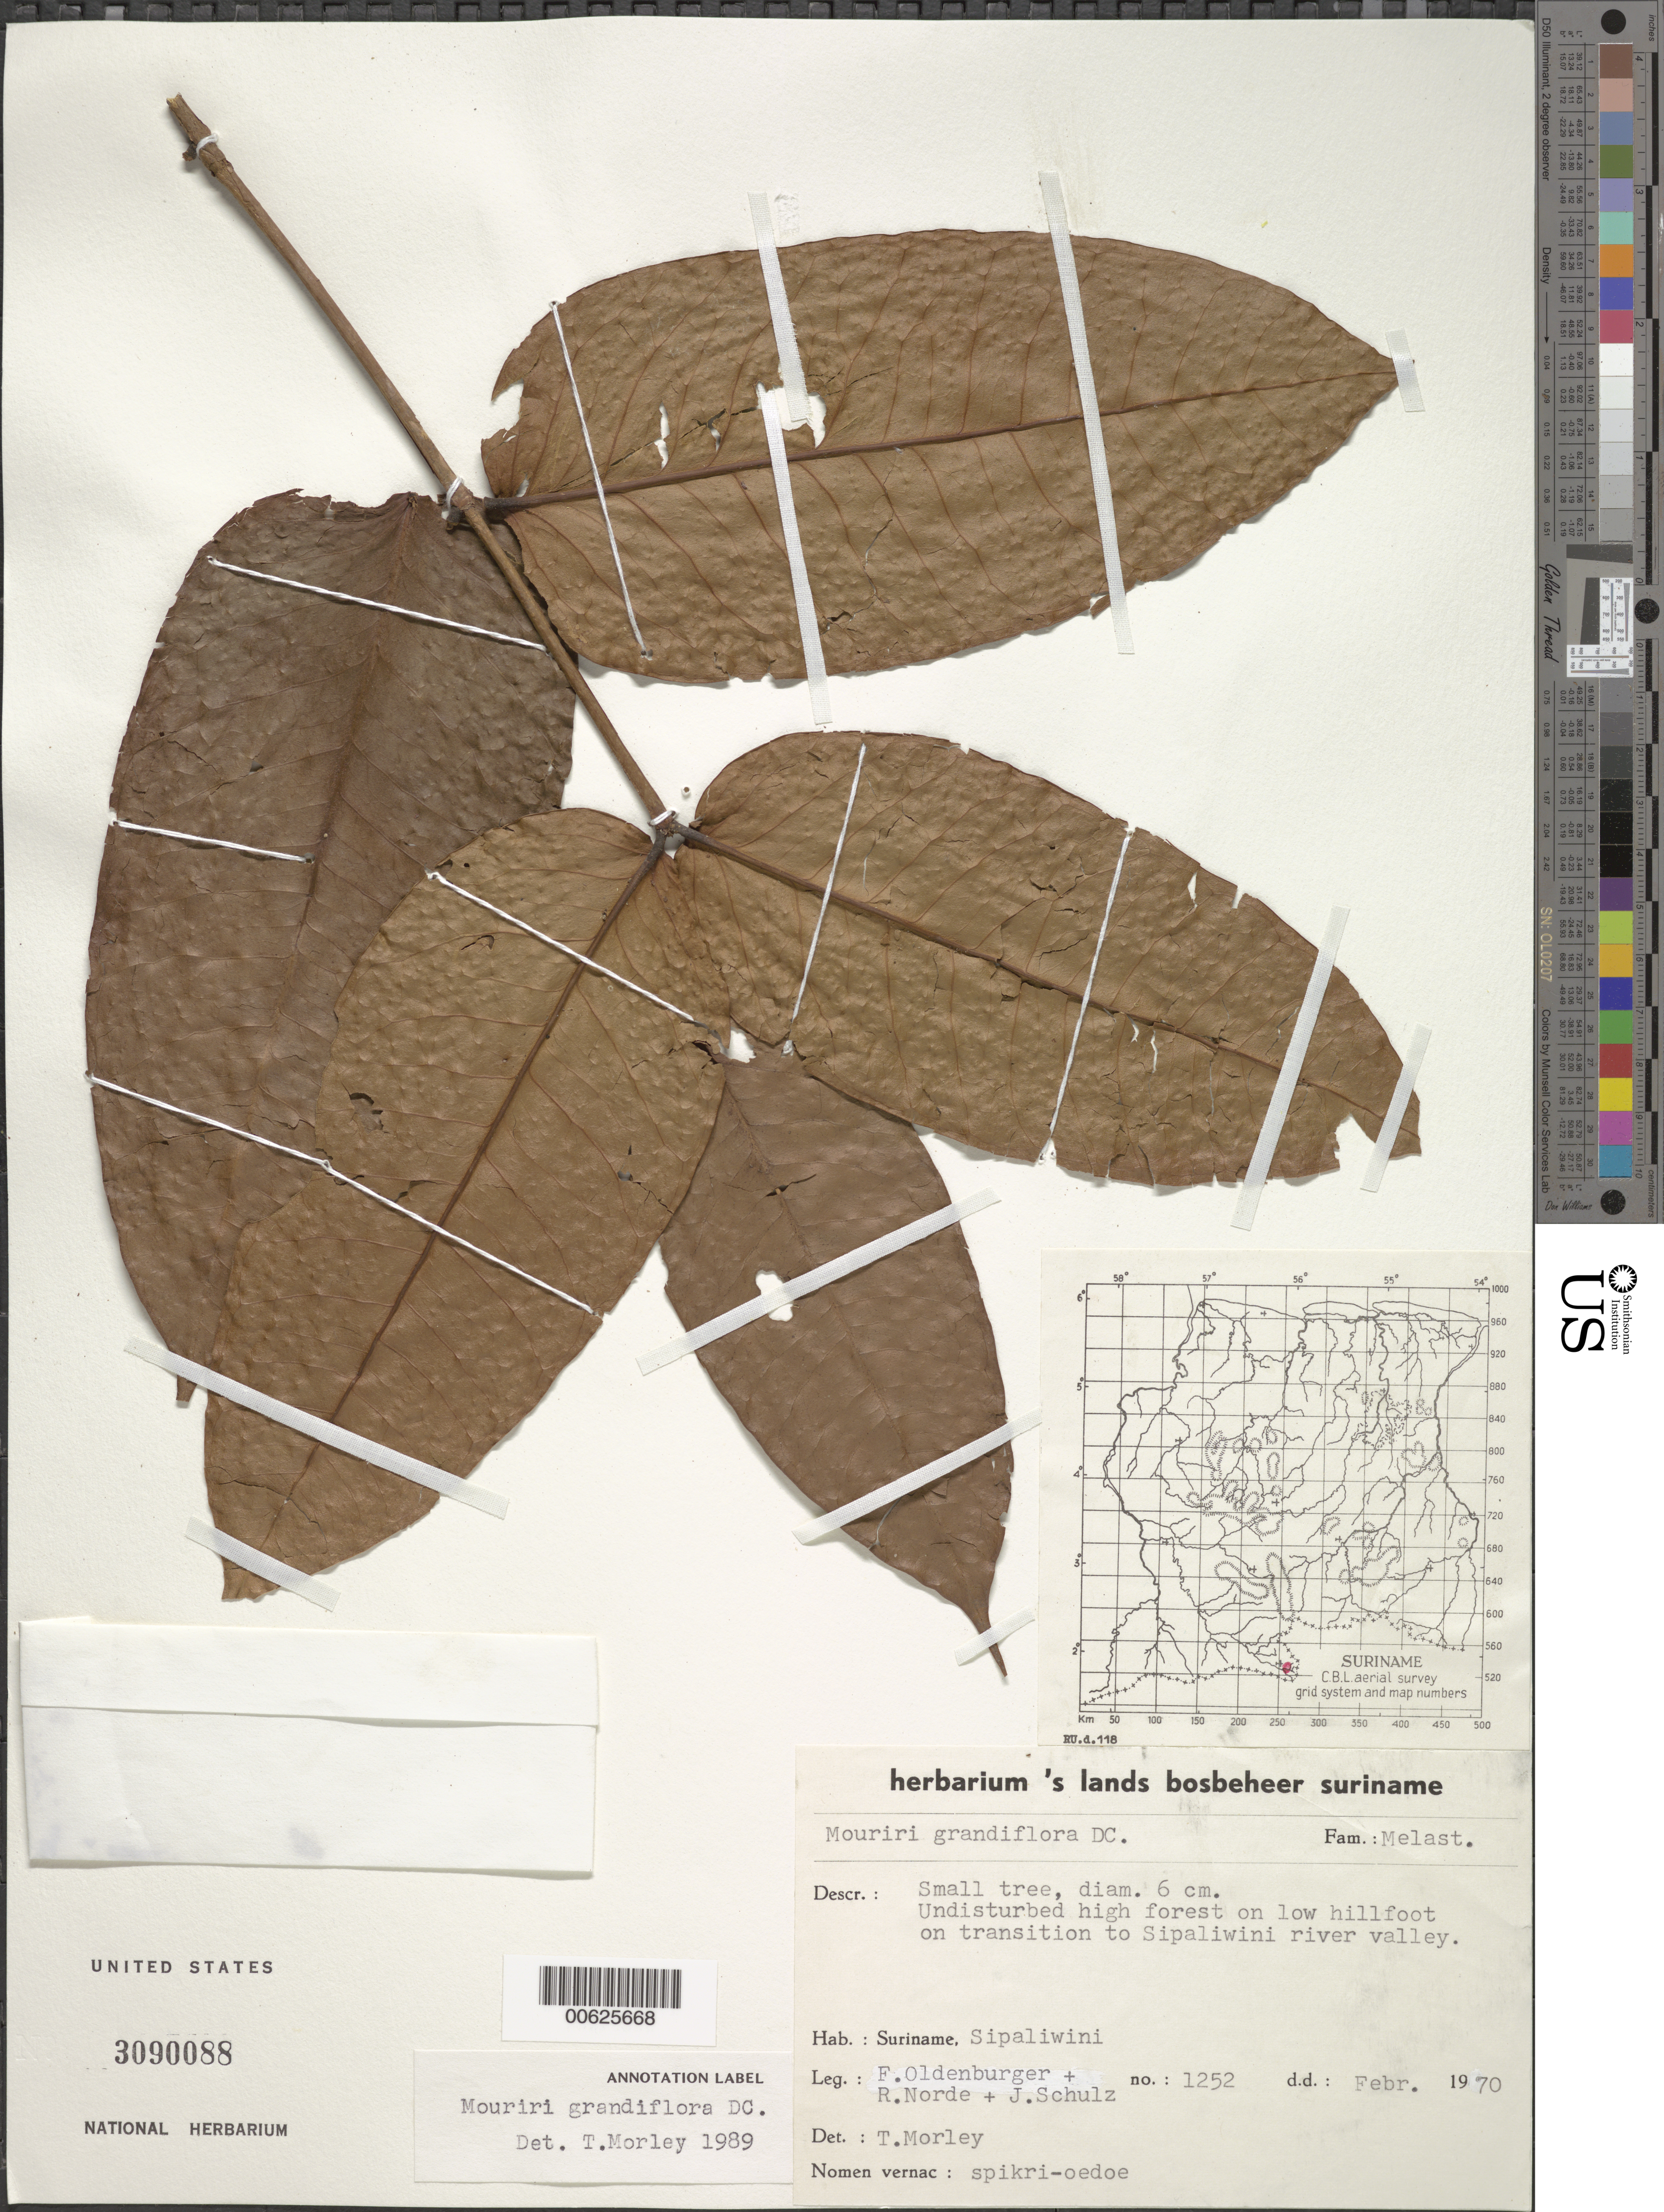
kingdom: Plantae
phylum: Tracheophyta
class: Magnoliopsida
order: Myrtales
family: Melastomataceae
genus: Mouriri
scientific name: Mouriri grandiflora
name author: DC.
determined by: Morley, T.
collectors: F. Oldenburger, R. Norde & J. P. Schulz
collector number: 1252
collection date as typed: Feb-70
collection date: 1970-02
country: Suriname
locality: Sipaliwini Savanna, Brazilian frontier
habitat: Undisturbed high forest on low hillfoot on transition to Sipaliwini river valley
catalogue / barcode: US 3090088